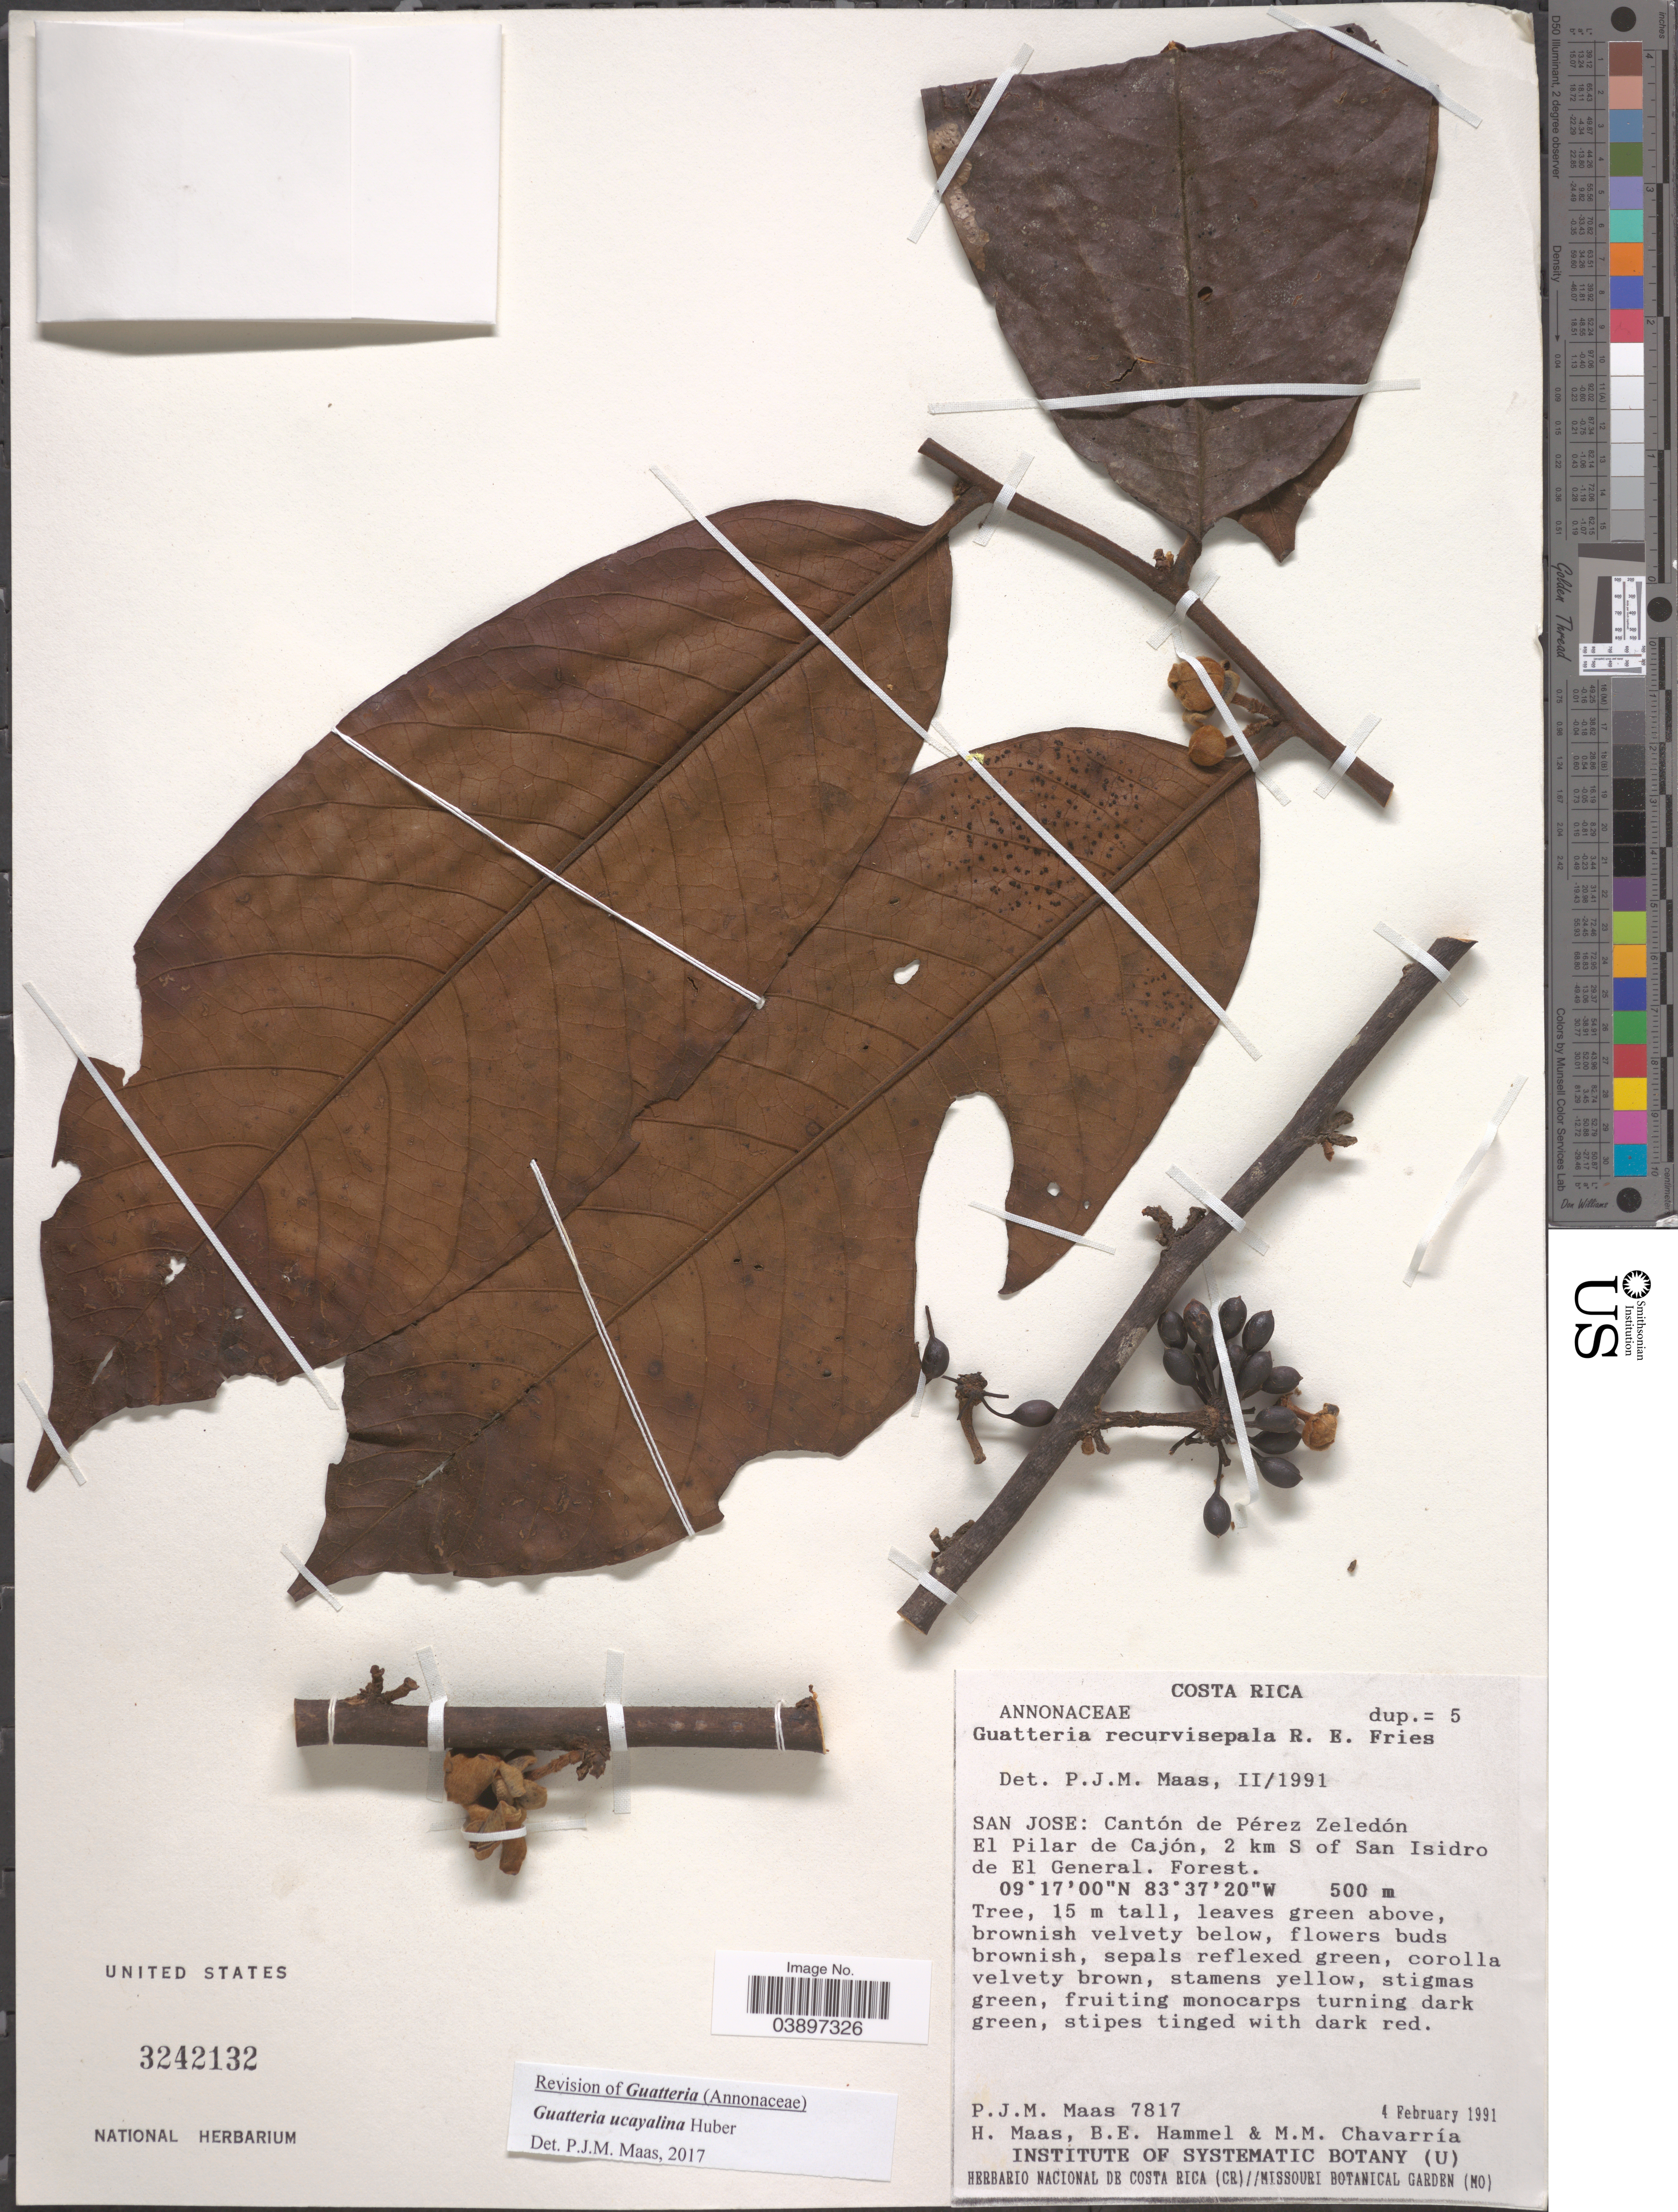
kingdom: Plantae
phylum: Tracheophyta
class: Magnoliopsida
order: Magnoliales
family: Annonaceae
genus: Guatteria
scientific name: Guatteria ucayalina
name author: Huber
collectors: P. Maas, H. Maas, B. Hammel & M. Chavarría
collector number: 7817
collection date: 1991-02-04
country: Costa Rica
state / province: San José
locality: Cantón de Pérez Zeledón El Pilar de Cajón, 2 km S of San Isidro de El General.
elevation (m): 500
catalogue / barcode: US 3242132